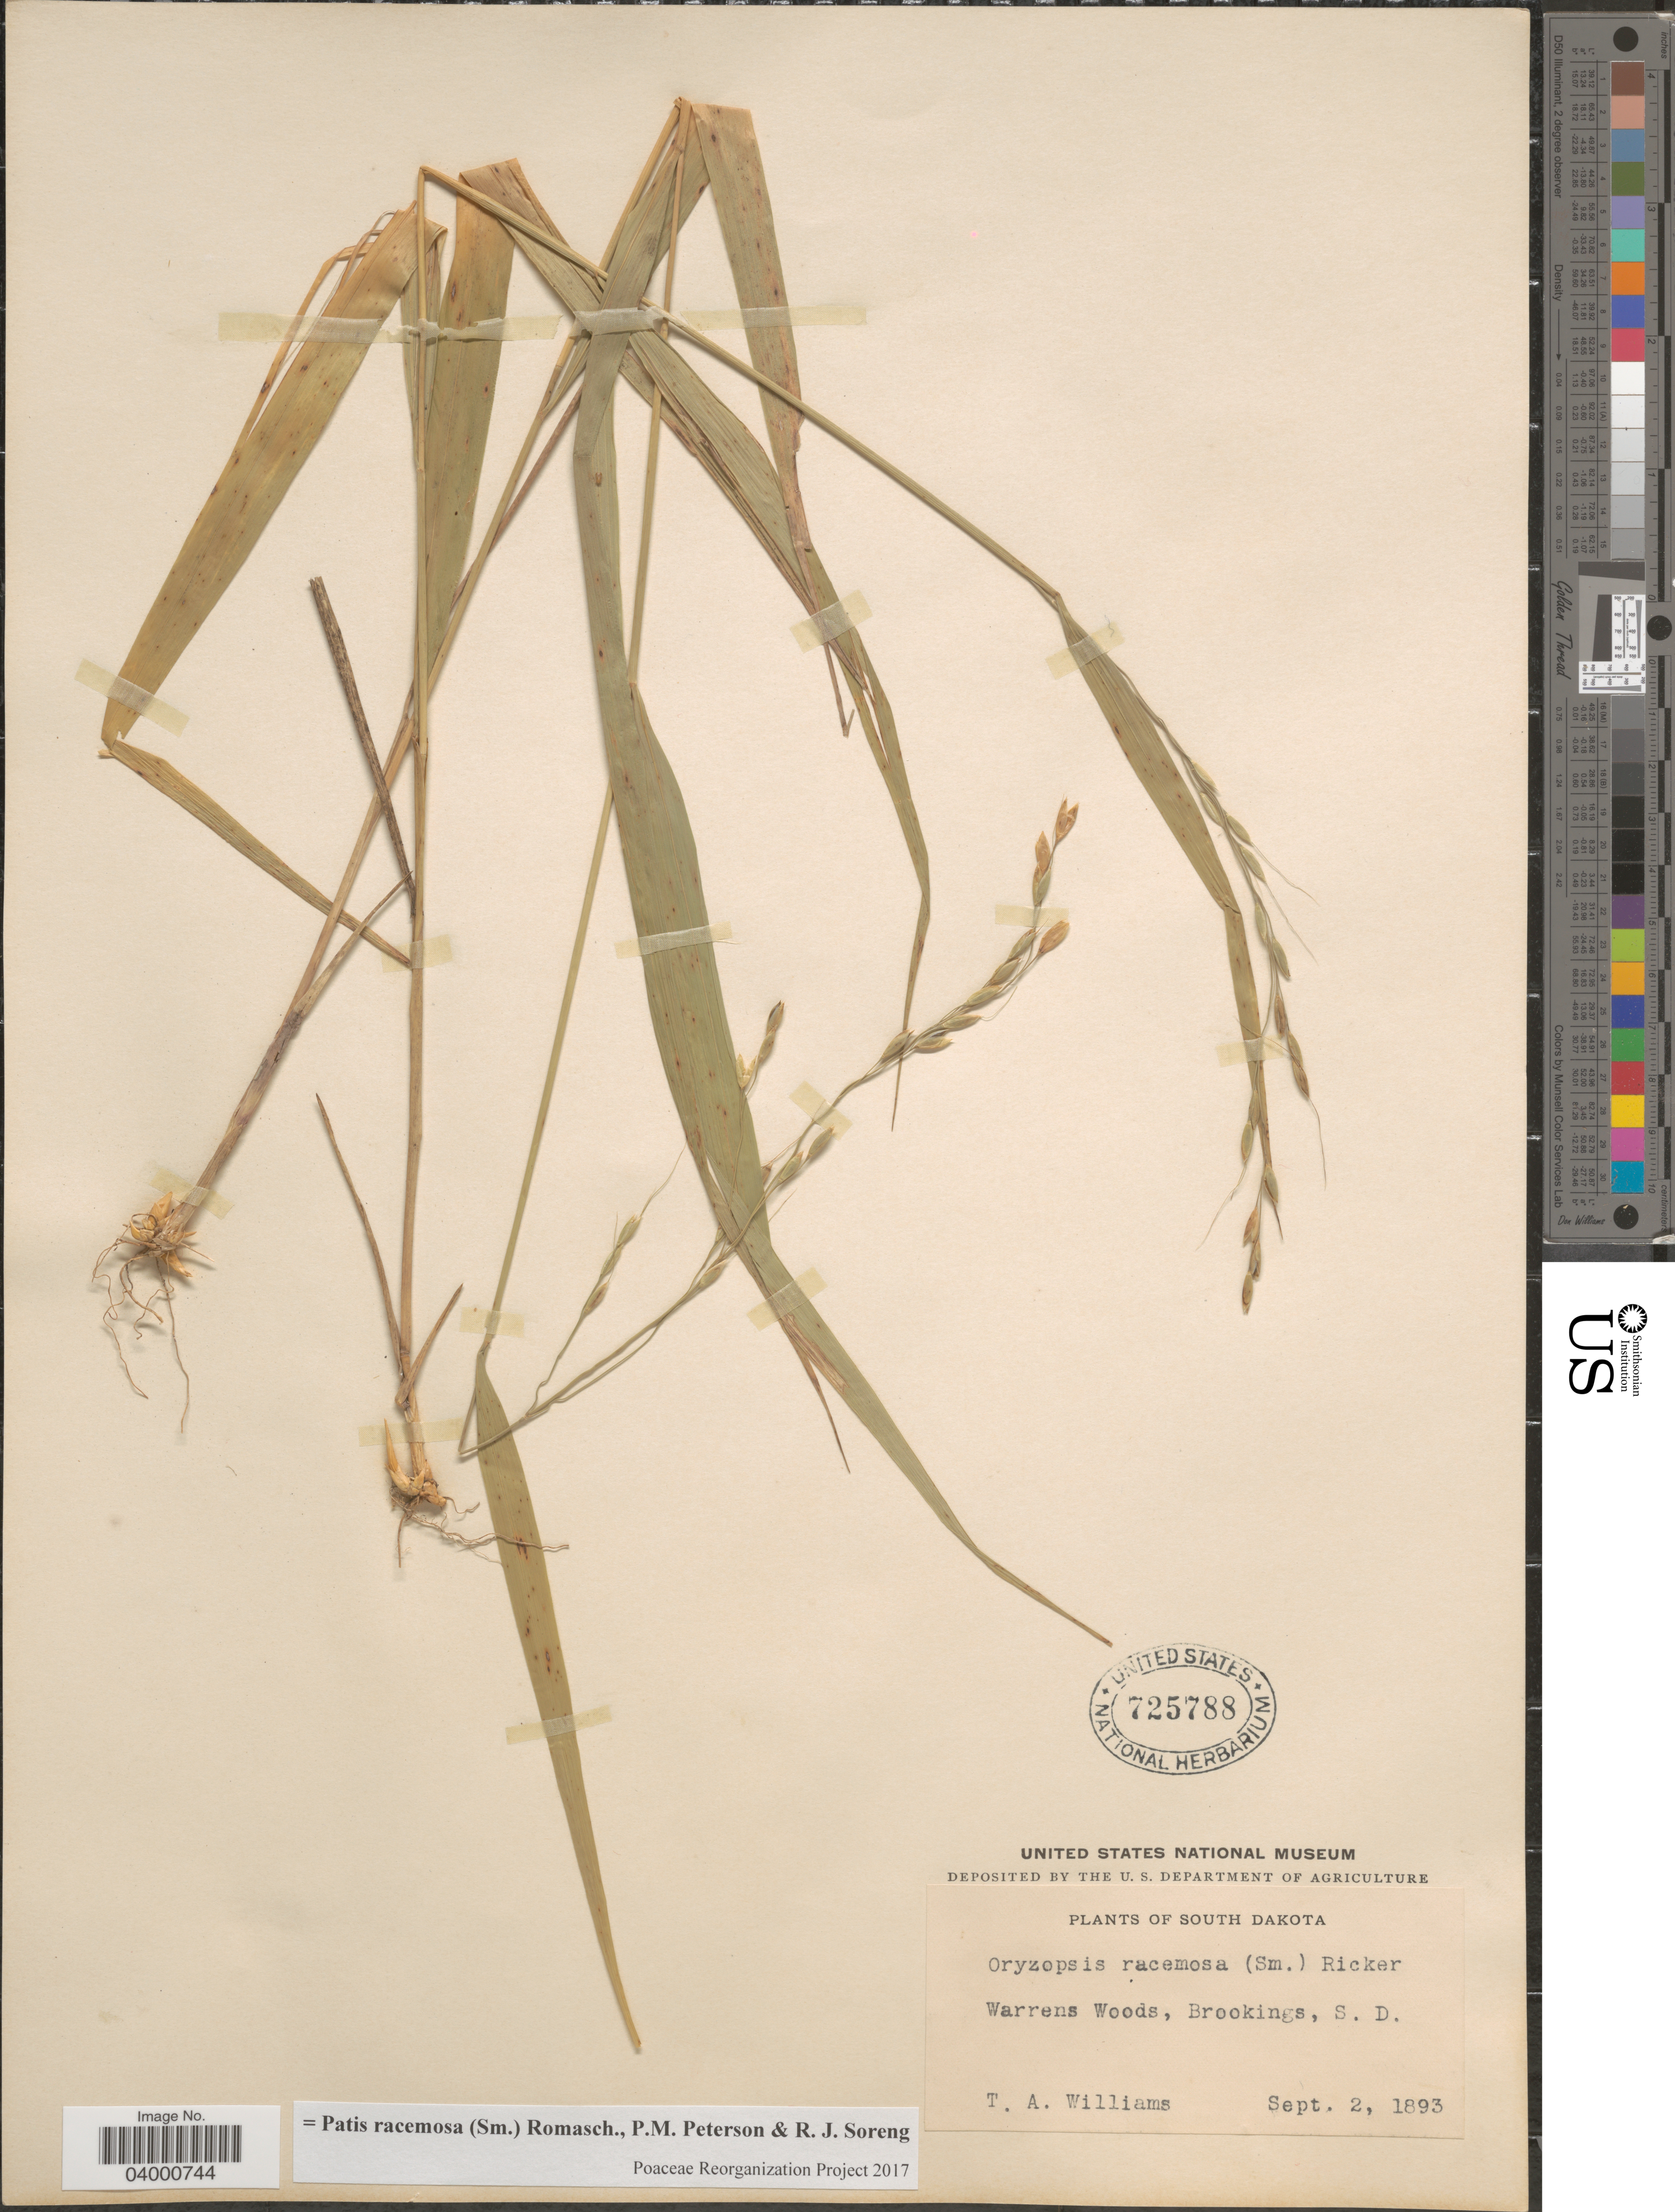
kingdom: Plantae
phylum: Tracheophyta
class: Liliopsida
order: Poales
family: Poaceae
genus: Patis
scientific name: Patis racemosa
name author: (Sm.) Romasch. et al.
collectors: T. A. Williams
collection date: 1893-09-02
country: United States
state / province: South Dakota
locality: Warrens Woods, Brookings.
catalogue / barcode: US 725788